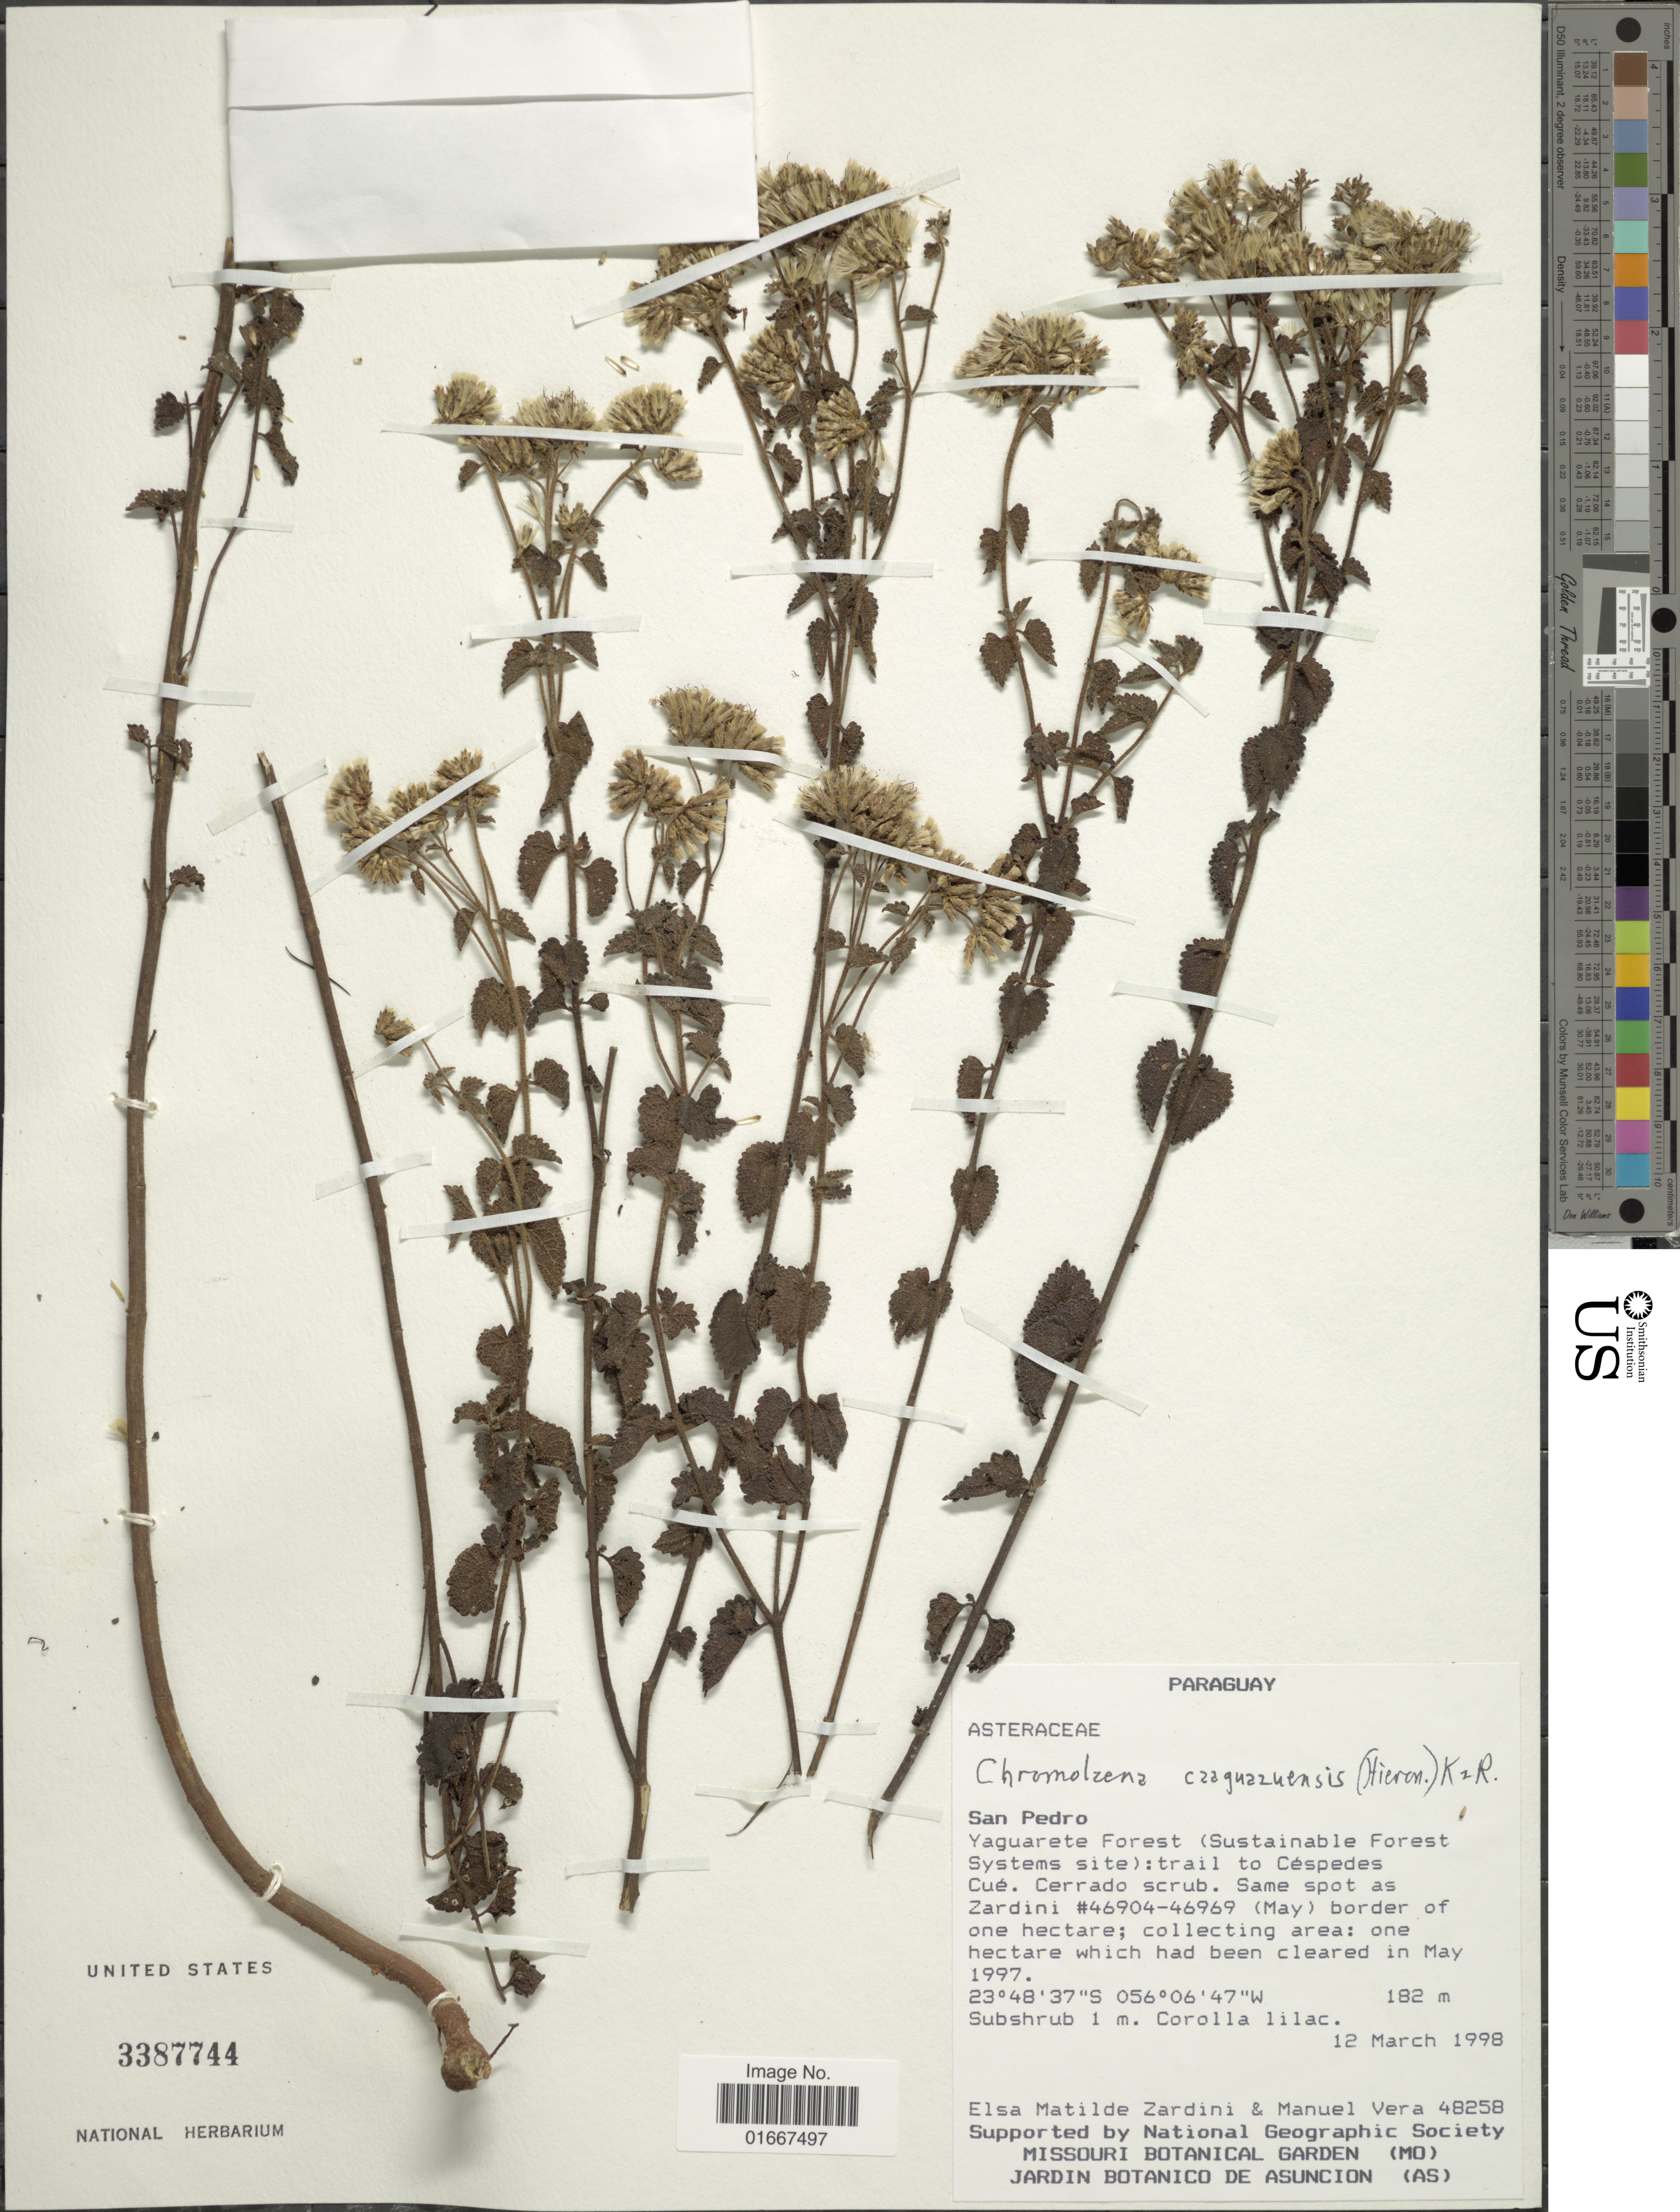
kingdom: Plantae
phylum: Tracheophyta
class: Magnoliopsida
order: Asterales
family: Asteraceae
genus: Chromolaena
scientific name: Chromolaena caaguazuensis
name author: (Hieron.) R.M. King & H. Rob.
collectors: E. M. Zardini & M. Vera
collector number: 48258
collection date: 1998-03-12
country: Paraguay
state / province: San Pedro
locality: Yaguarete Forest (Sustainable Forest Systems site): Trail to Cespedes Cue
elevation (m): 182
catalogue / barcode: US 3387744